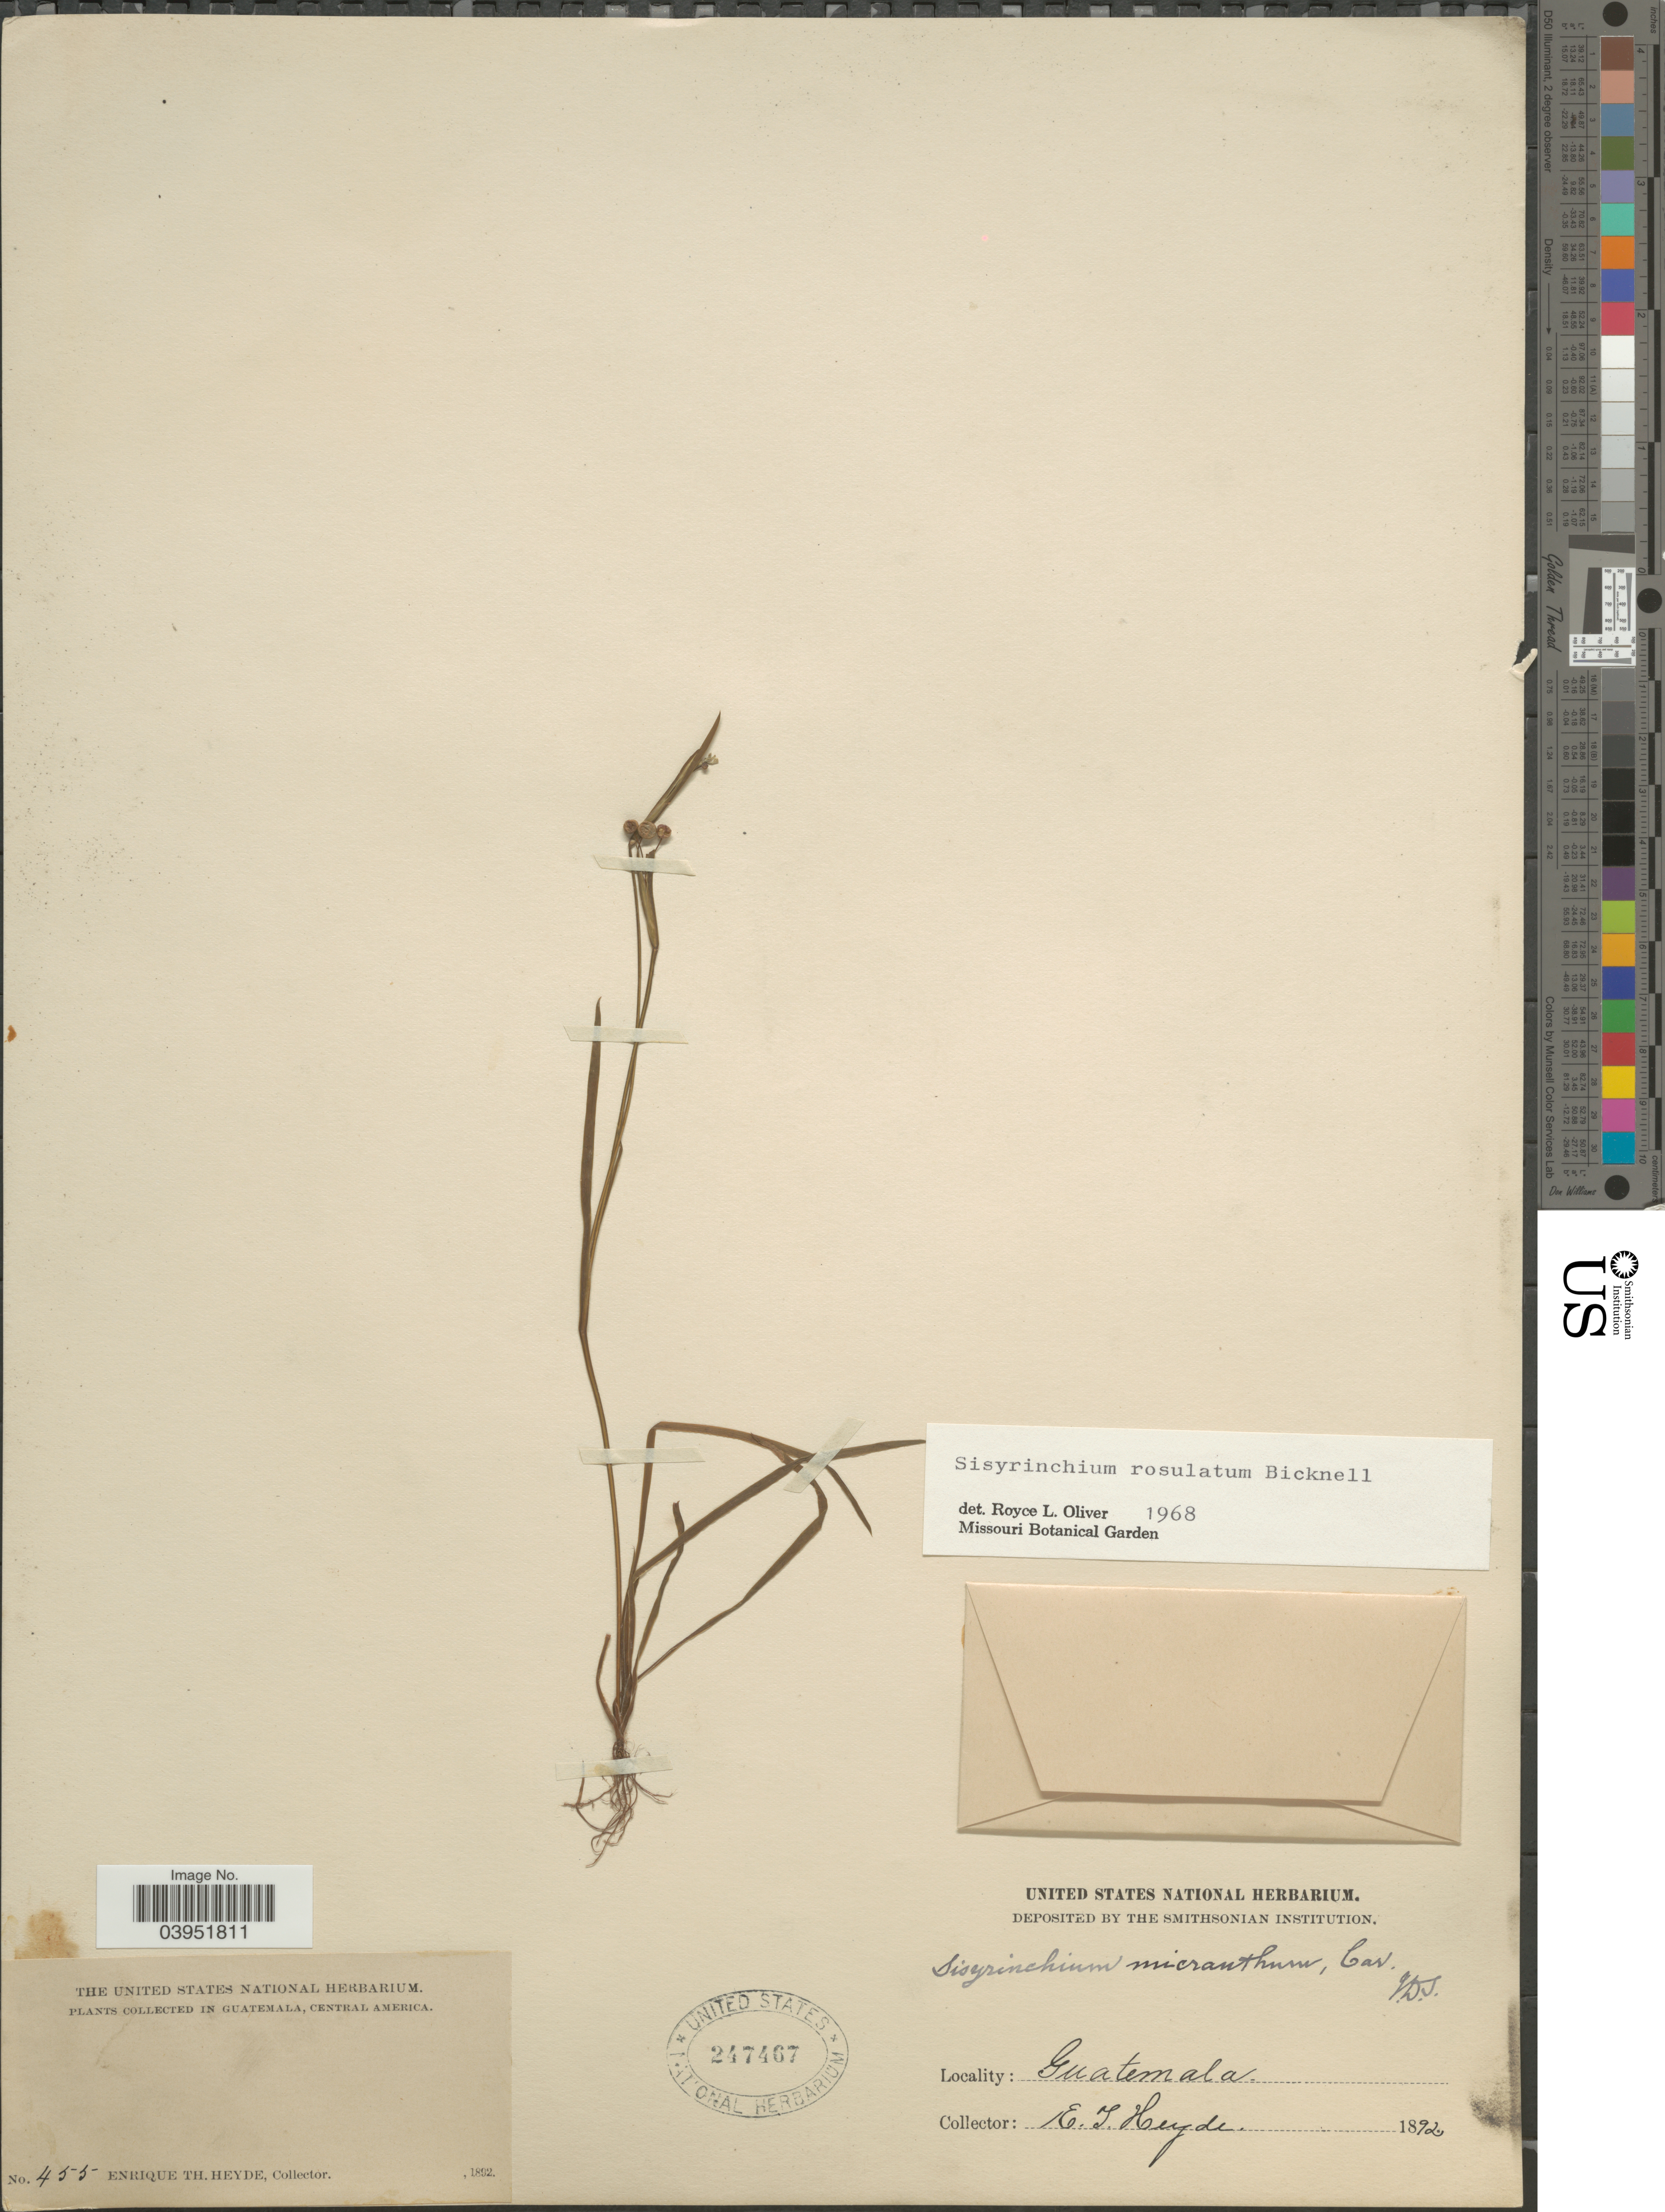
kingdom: Plantae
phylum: Tracheophyta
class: Liliopsida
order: Asparagales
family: Iridaceae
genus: Sisyrinchium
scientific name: Sisyrinchium rosulatum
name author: E.P. Bicknell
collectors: E. T. Heyde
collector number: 455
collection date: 1892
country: Guatemala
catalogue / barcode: US 247467